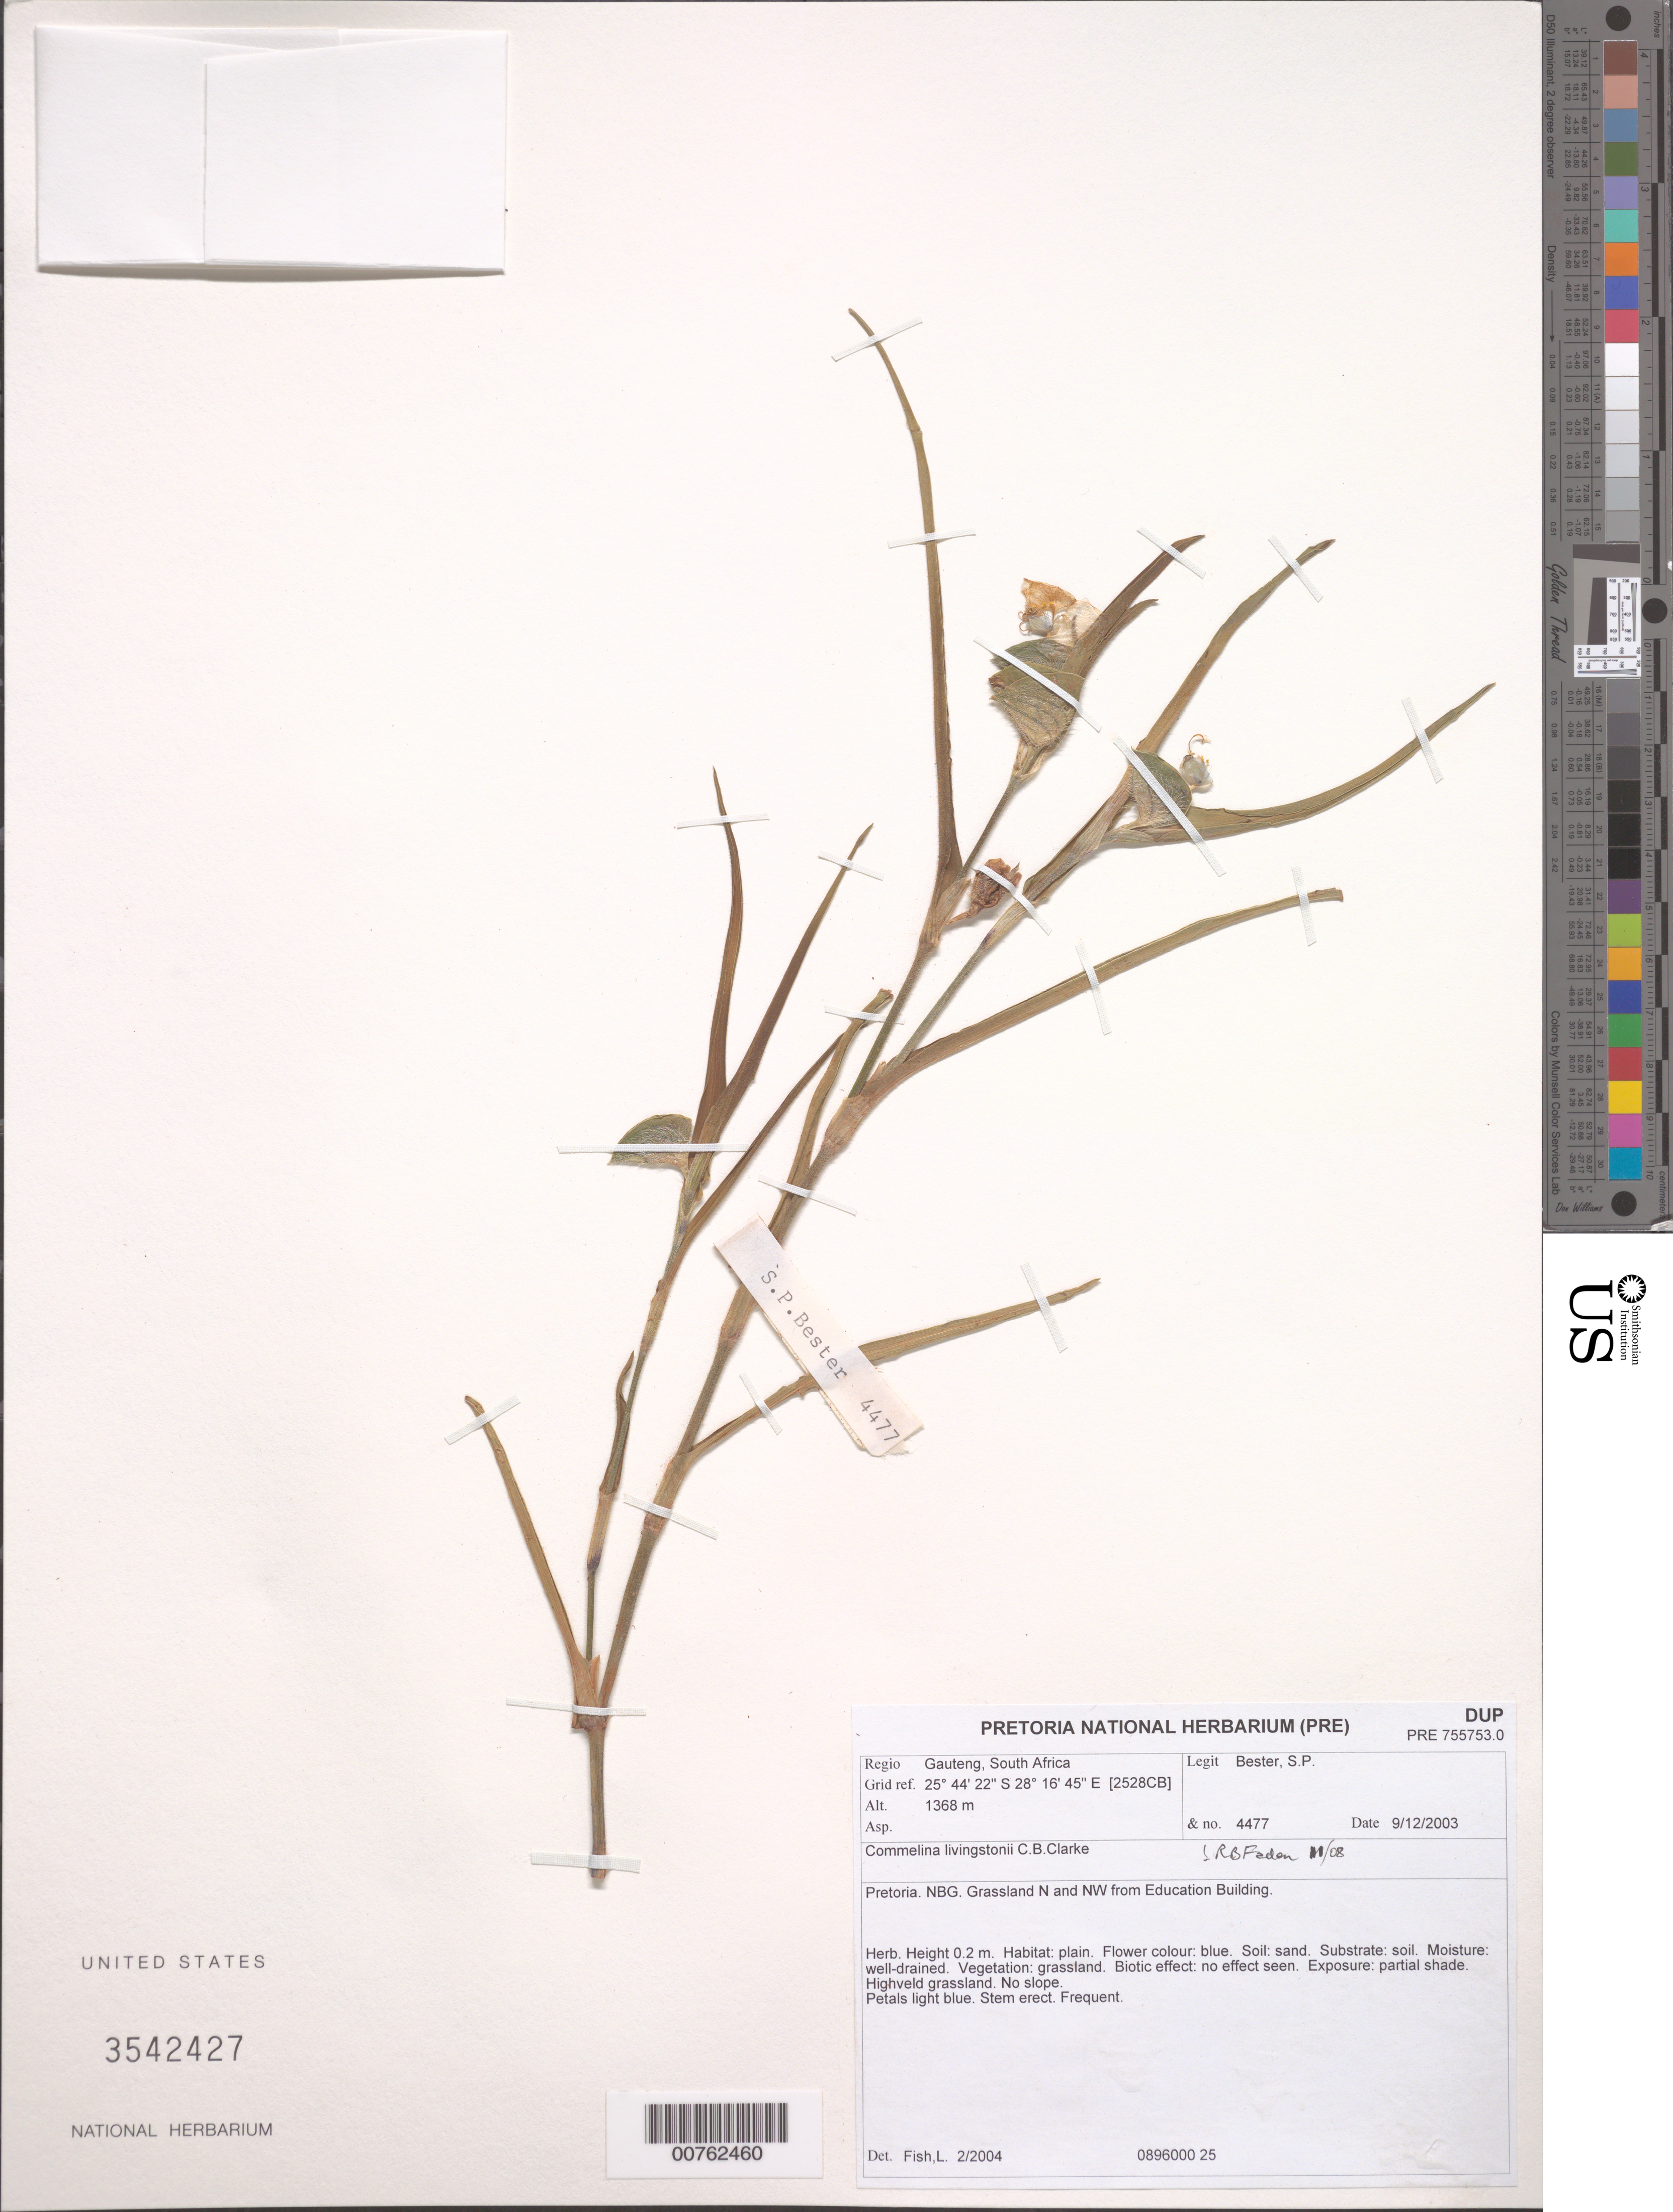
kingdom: Plantae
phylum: Tracheophyta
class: Liliopsida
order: Commelinales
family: Commelinaceae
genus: Commelina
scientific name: Commelina livingstonii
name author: C.B. Clarke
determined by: Faden, Robert B., (US), Smithsonian Institution - National Museum of Natural History (UNITED STATES)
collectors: S. Bester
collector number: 4477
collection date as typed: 09 Dec 2003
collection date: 2003-12-09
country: South Africa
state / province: Gauteng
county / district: Pretoria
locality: NBG. Grassland N and NW from Education Building.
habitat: Habitat: plain. Soil: sand. Substrate: soil. Moisture: well-drained. Vegetation: grassland. Biotic effect: no effect seen. Exposure: partial shade. Highveld grassland. No slope.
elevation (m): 1368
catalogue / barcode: US 3542427